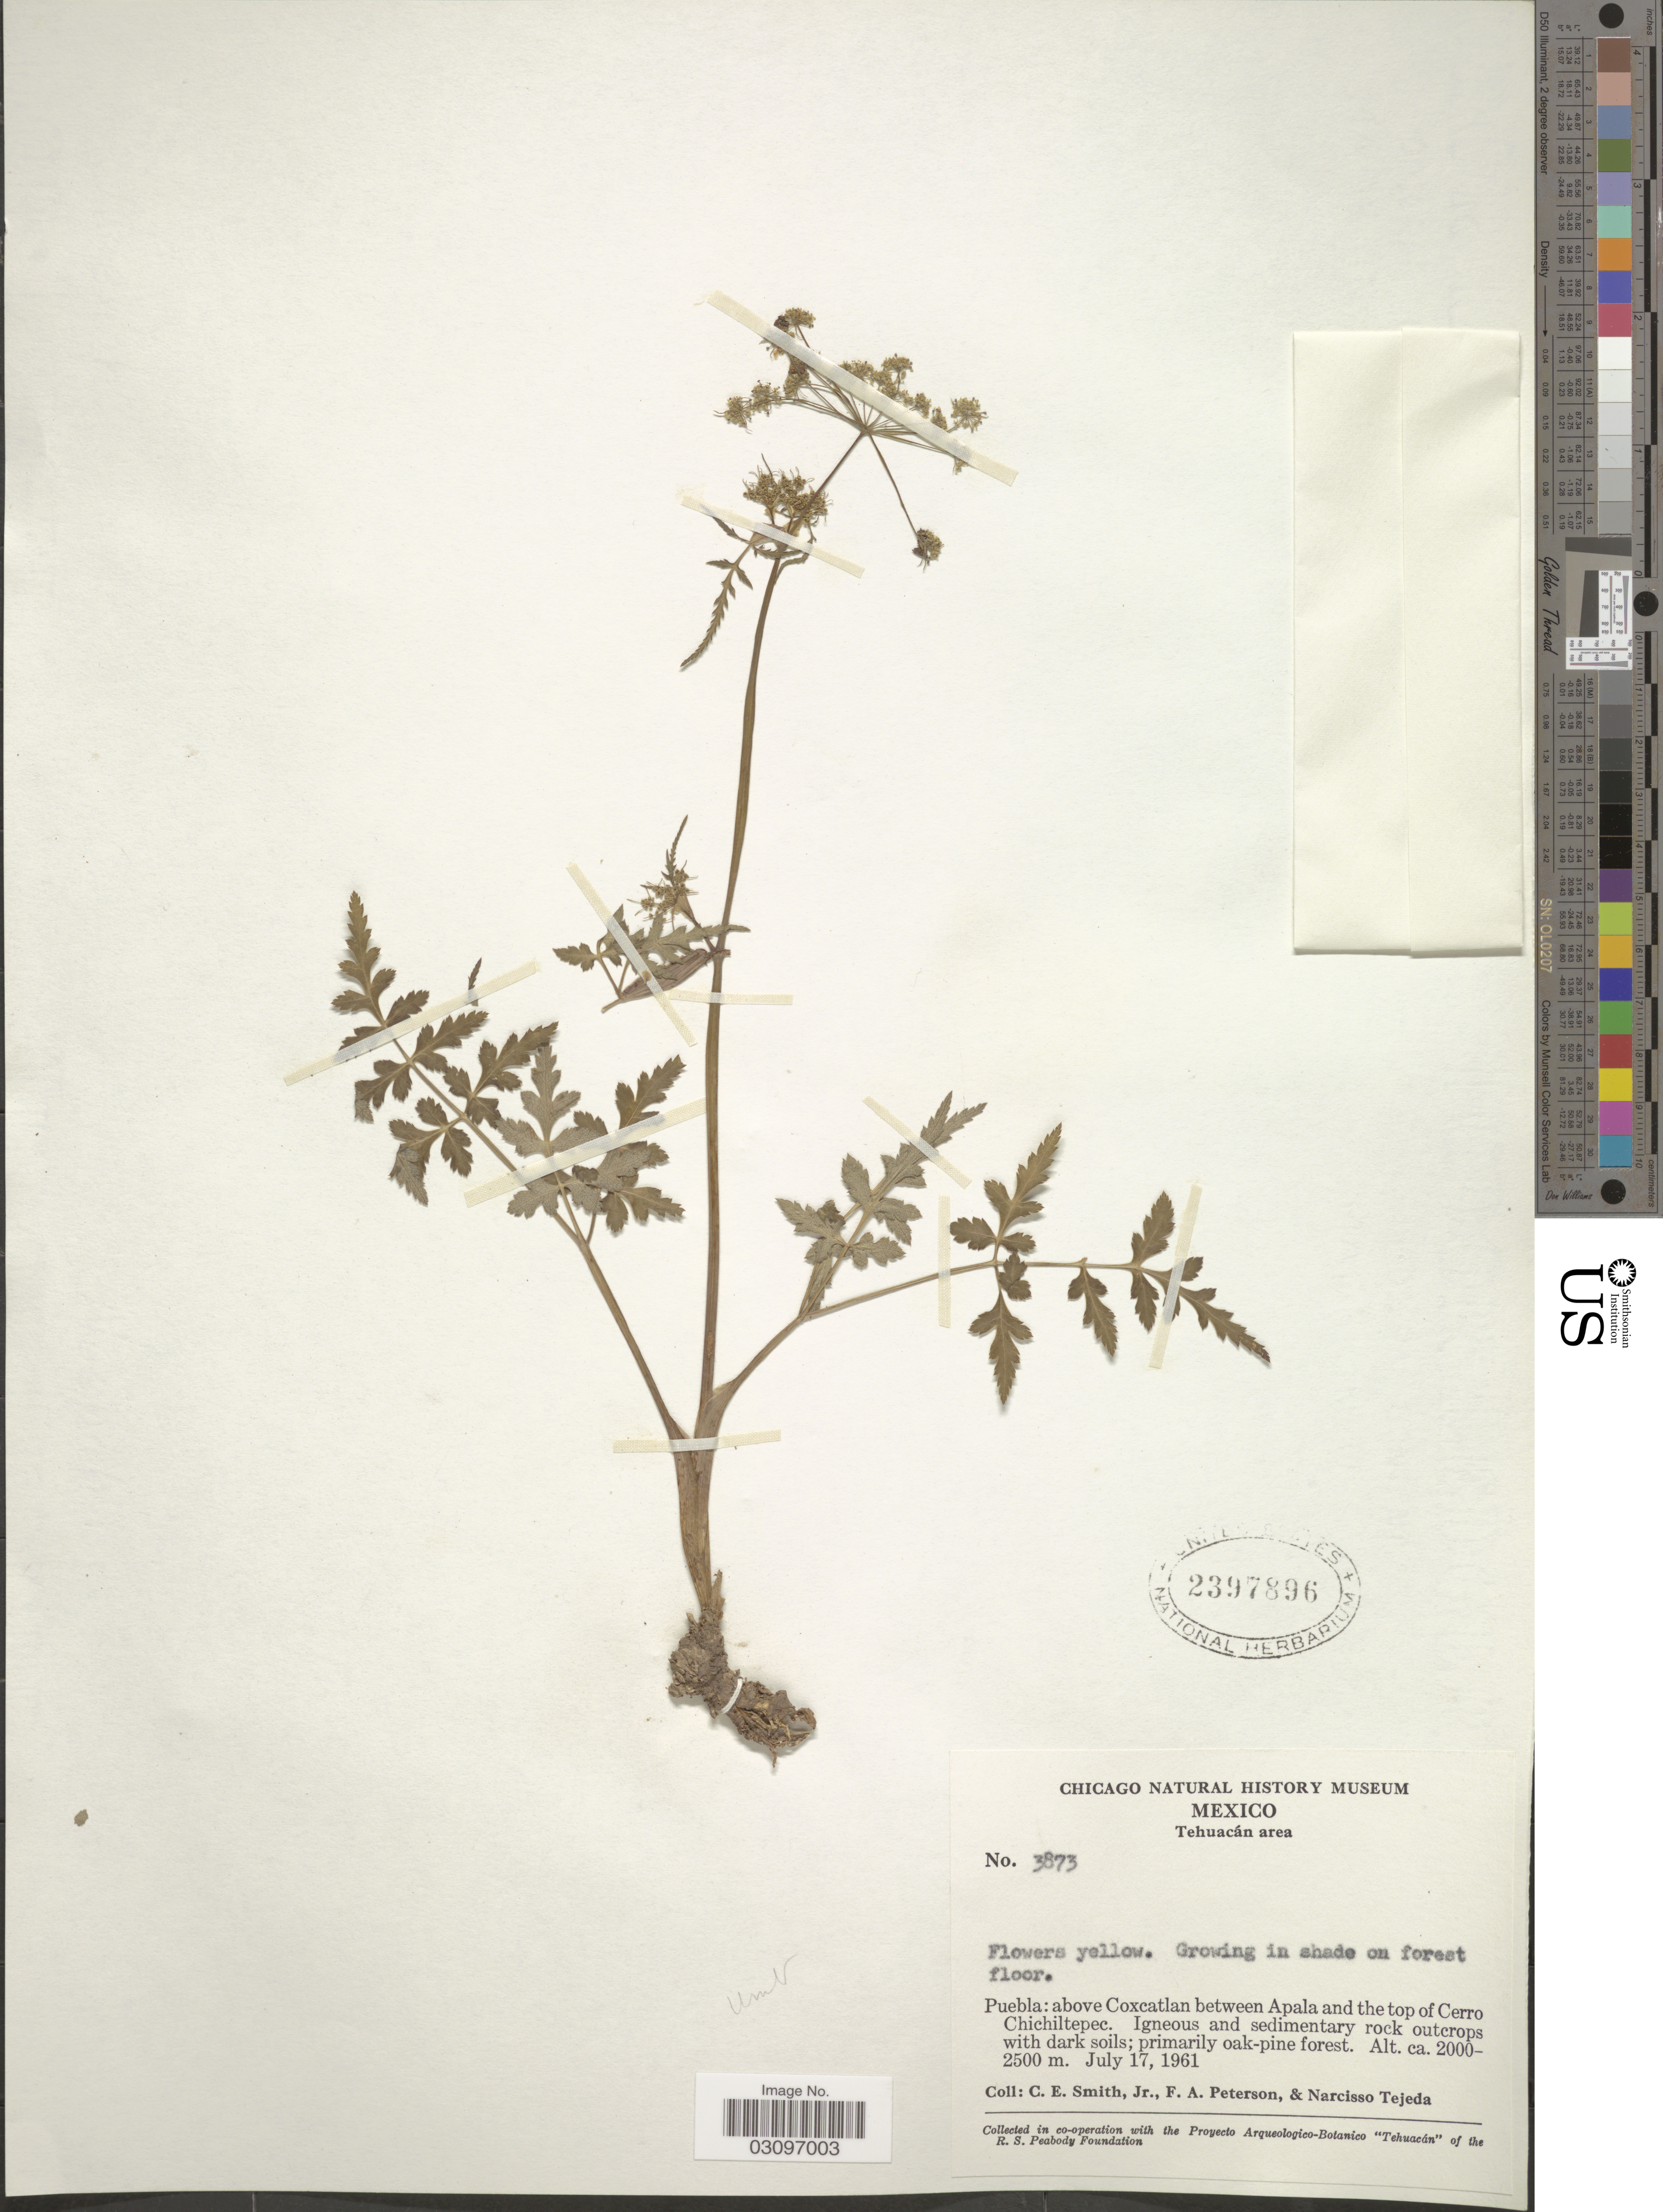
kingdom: Plantae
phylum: Tracheophyta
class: Magnoliopsida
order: Apiales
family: Apiaceae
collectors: C. E. Smith Jr., F. A. Peterson & N. Tejeda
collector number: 3873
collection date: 1961-07-17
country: Mexico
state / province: Puebla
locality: Tehuacán area. Above Coxcatlan between Apala and the top of Cerro Chichiltepec.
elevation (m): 2000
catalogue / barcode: US 2397896